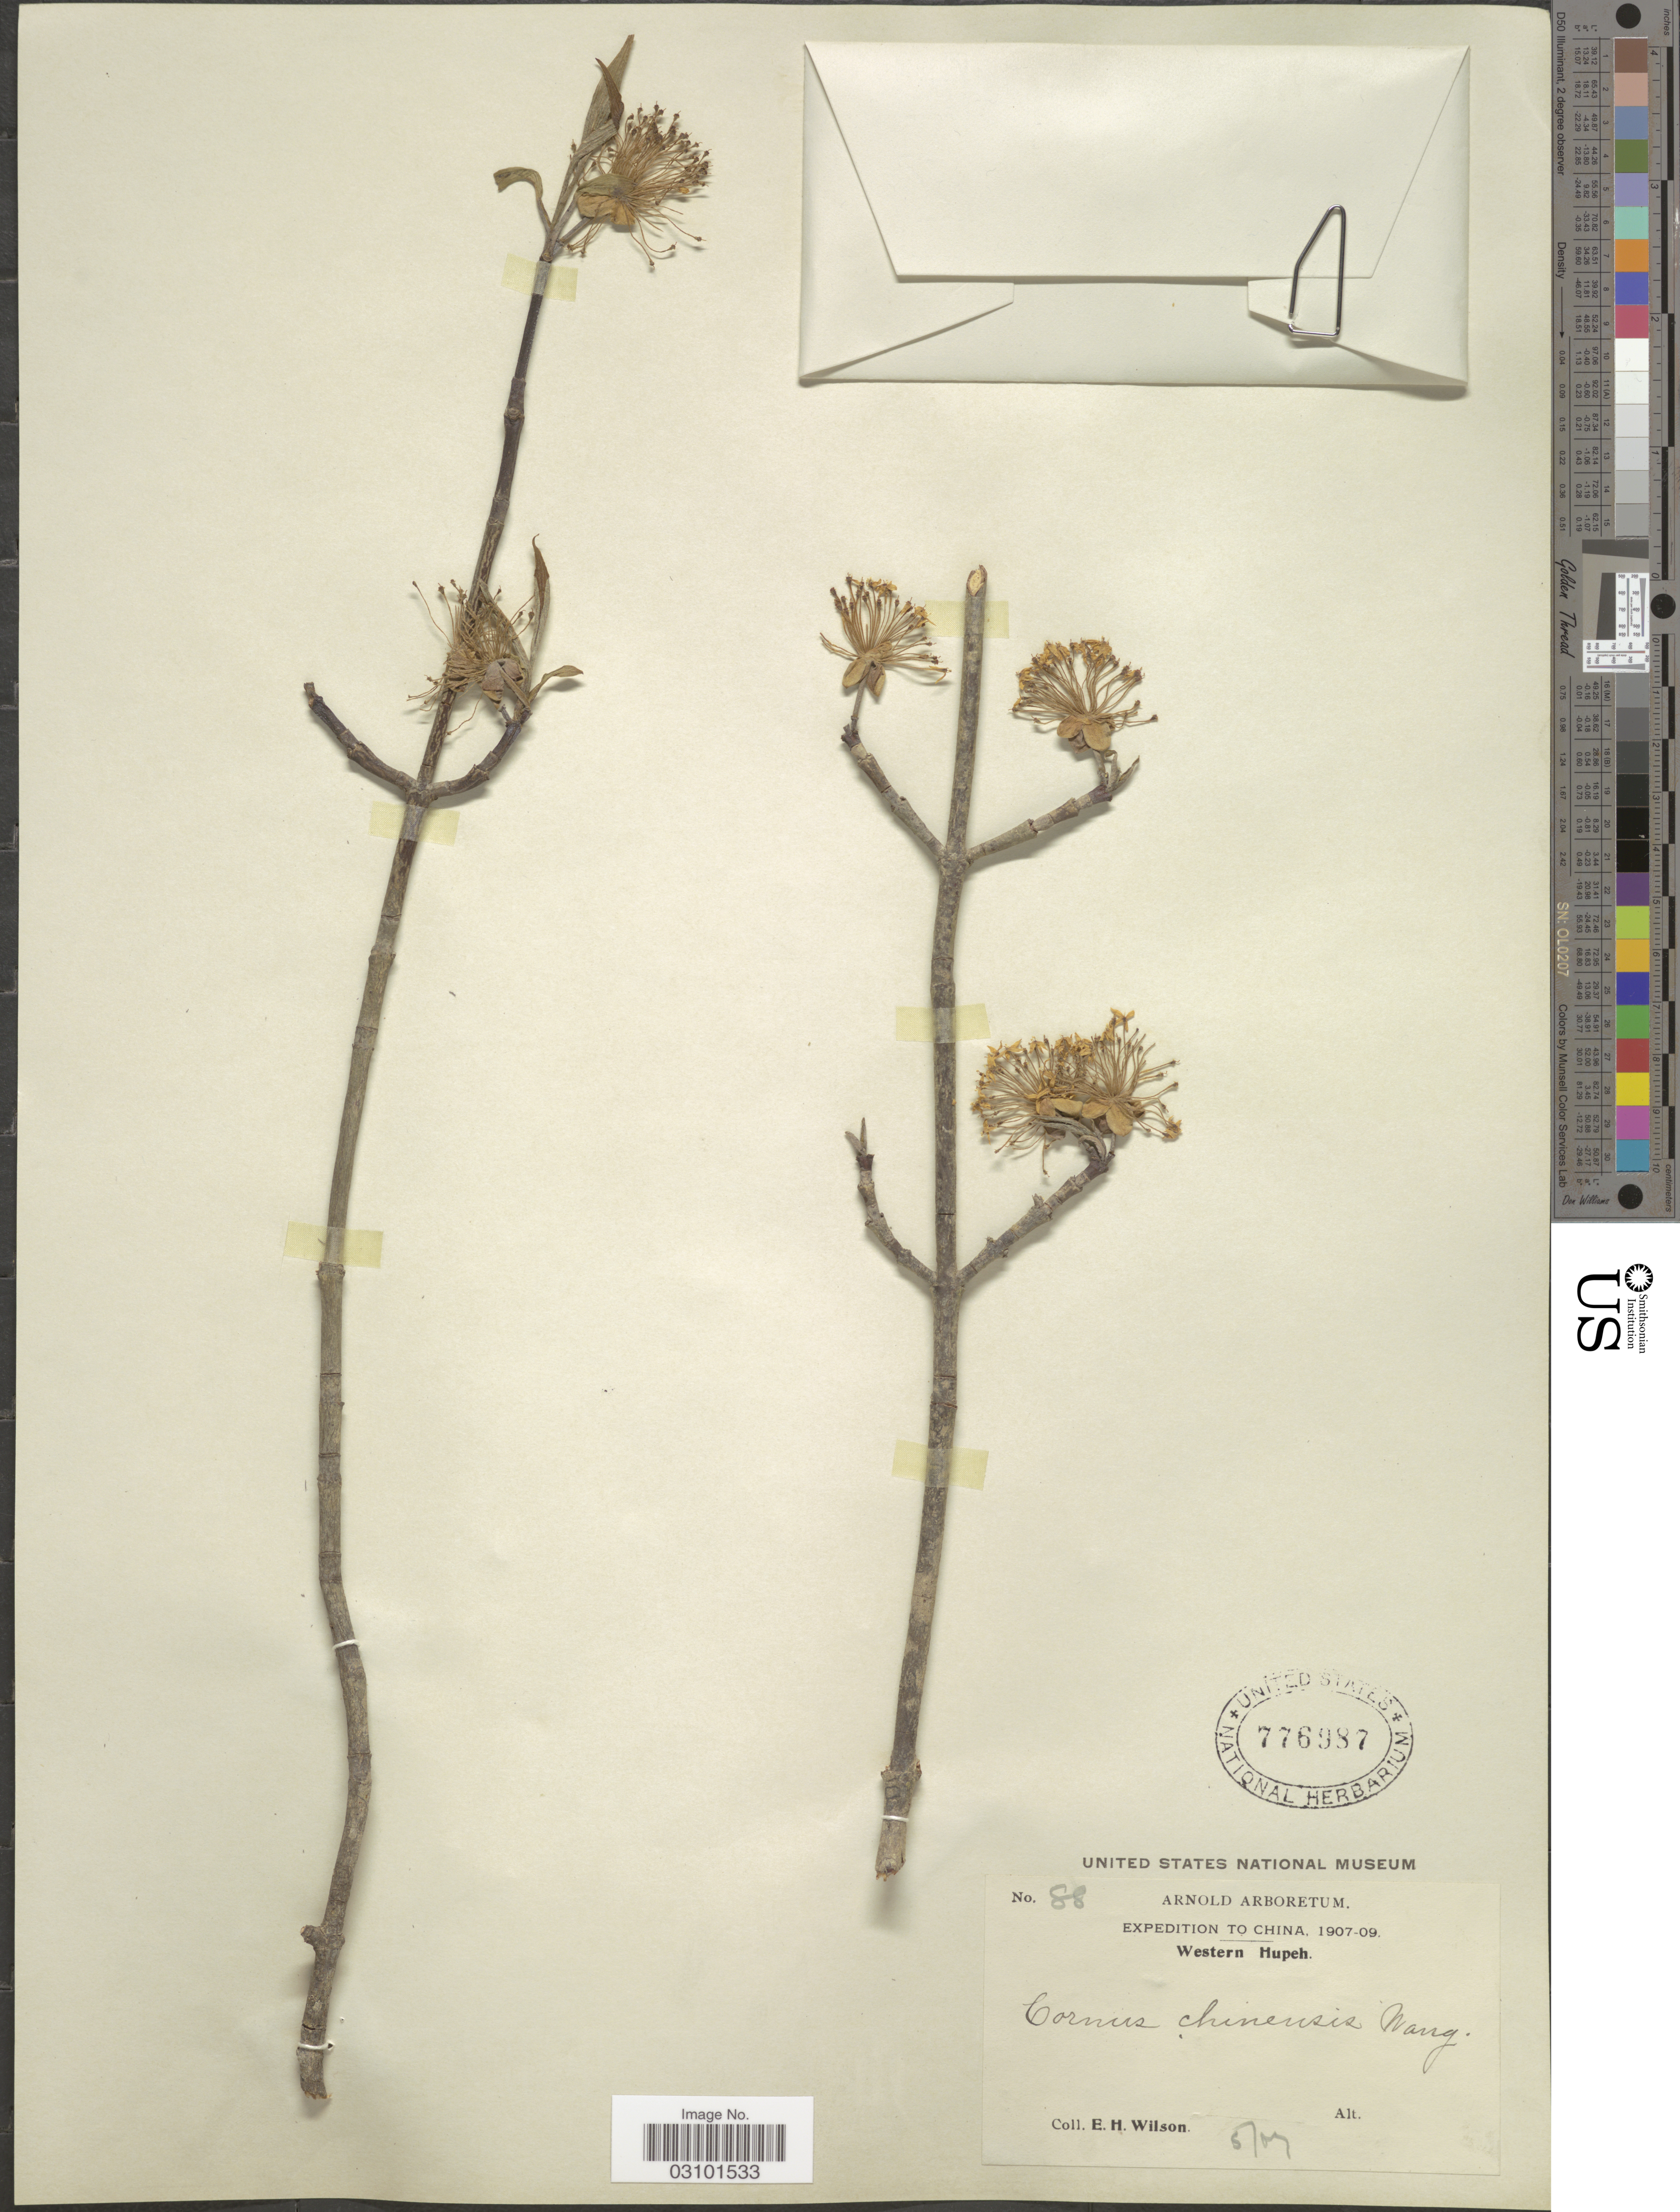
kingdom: Plantae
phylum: Tracheophyta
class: Magnoliopsida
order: Cornales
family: Cornaceae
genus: Cornus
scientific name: Cornus chinensis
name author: Wangerin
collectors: E. Wilson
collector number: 88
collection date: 1907-05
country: China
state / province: Hubei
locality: Western Hupeh.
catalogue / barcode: US 776987